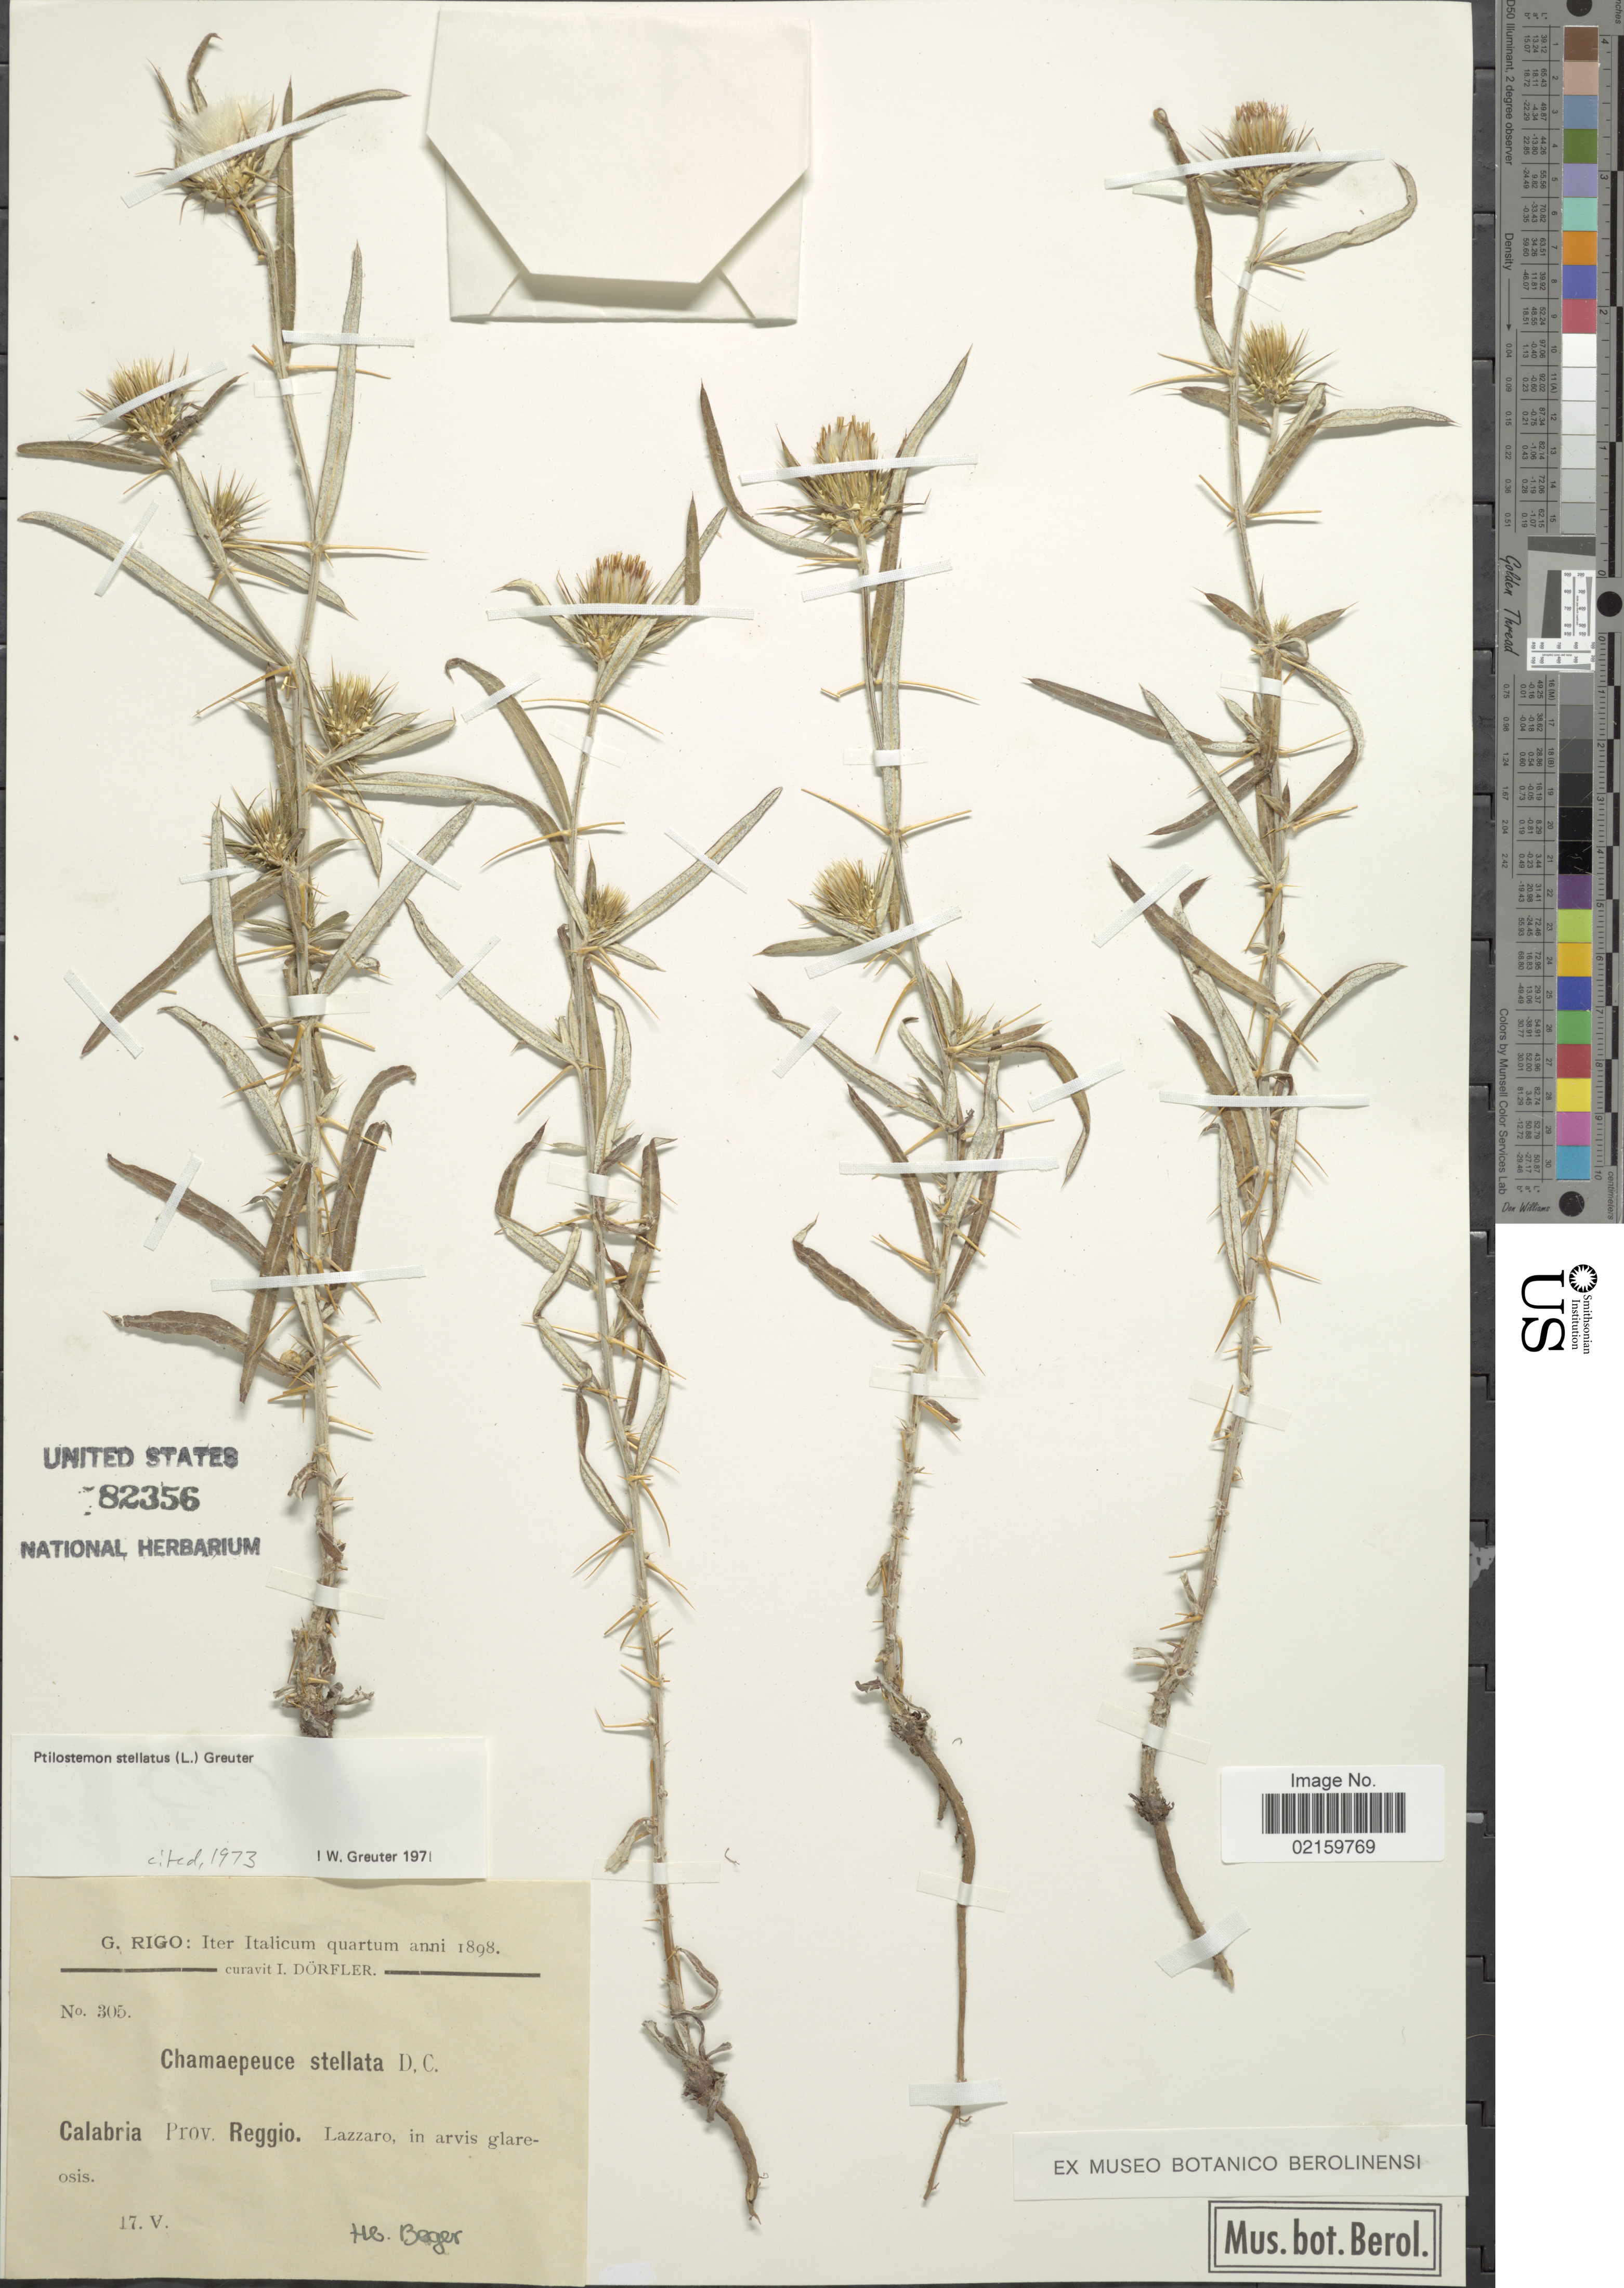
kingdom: Plantae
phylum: Tracheophyta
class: Magnoliopsida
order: Asterales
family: Asteraceae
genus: Ptilostemon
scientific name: Ptilostemon stellatus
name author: (L.) Greuter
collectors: G. Rigo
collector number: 305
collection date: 1898-05-17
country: Italy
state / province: Calabria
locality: Calabria Prov. Reggio. Lazzaro, in arvis glareosis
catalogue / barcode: US 82356